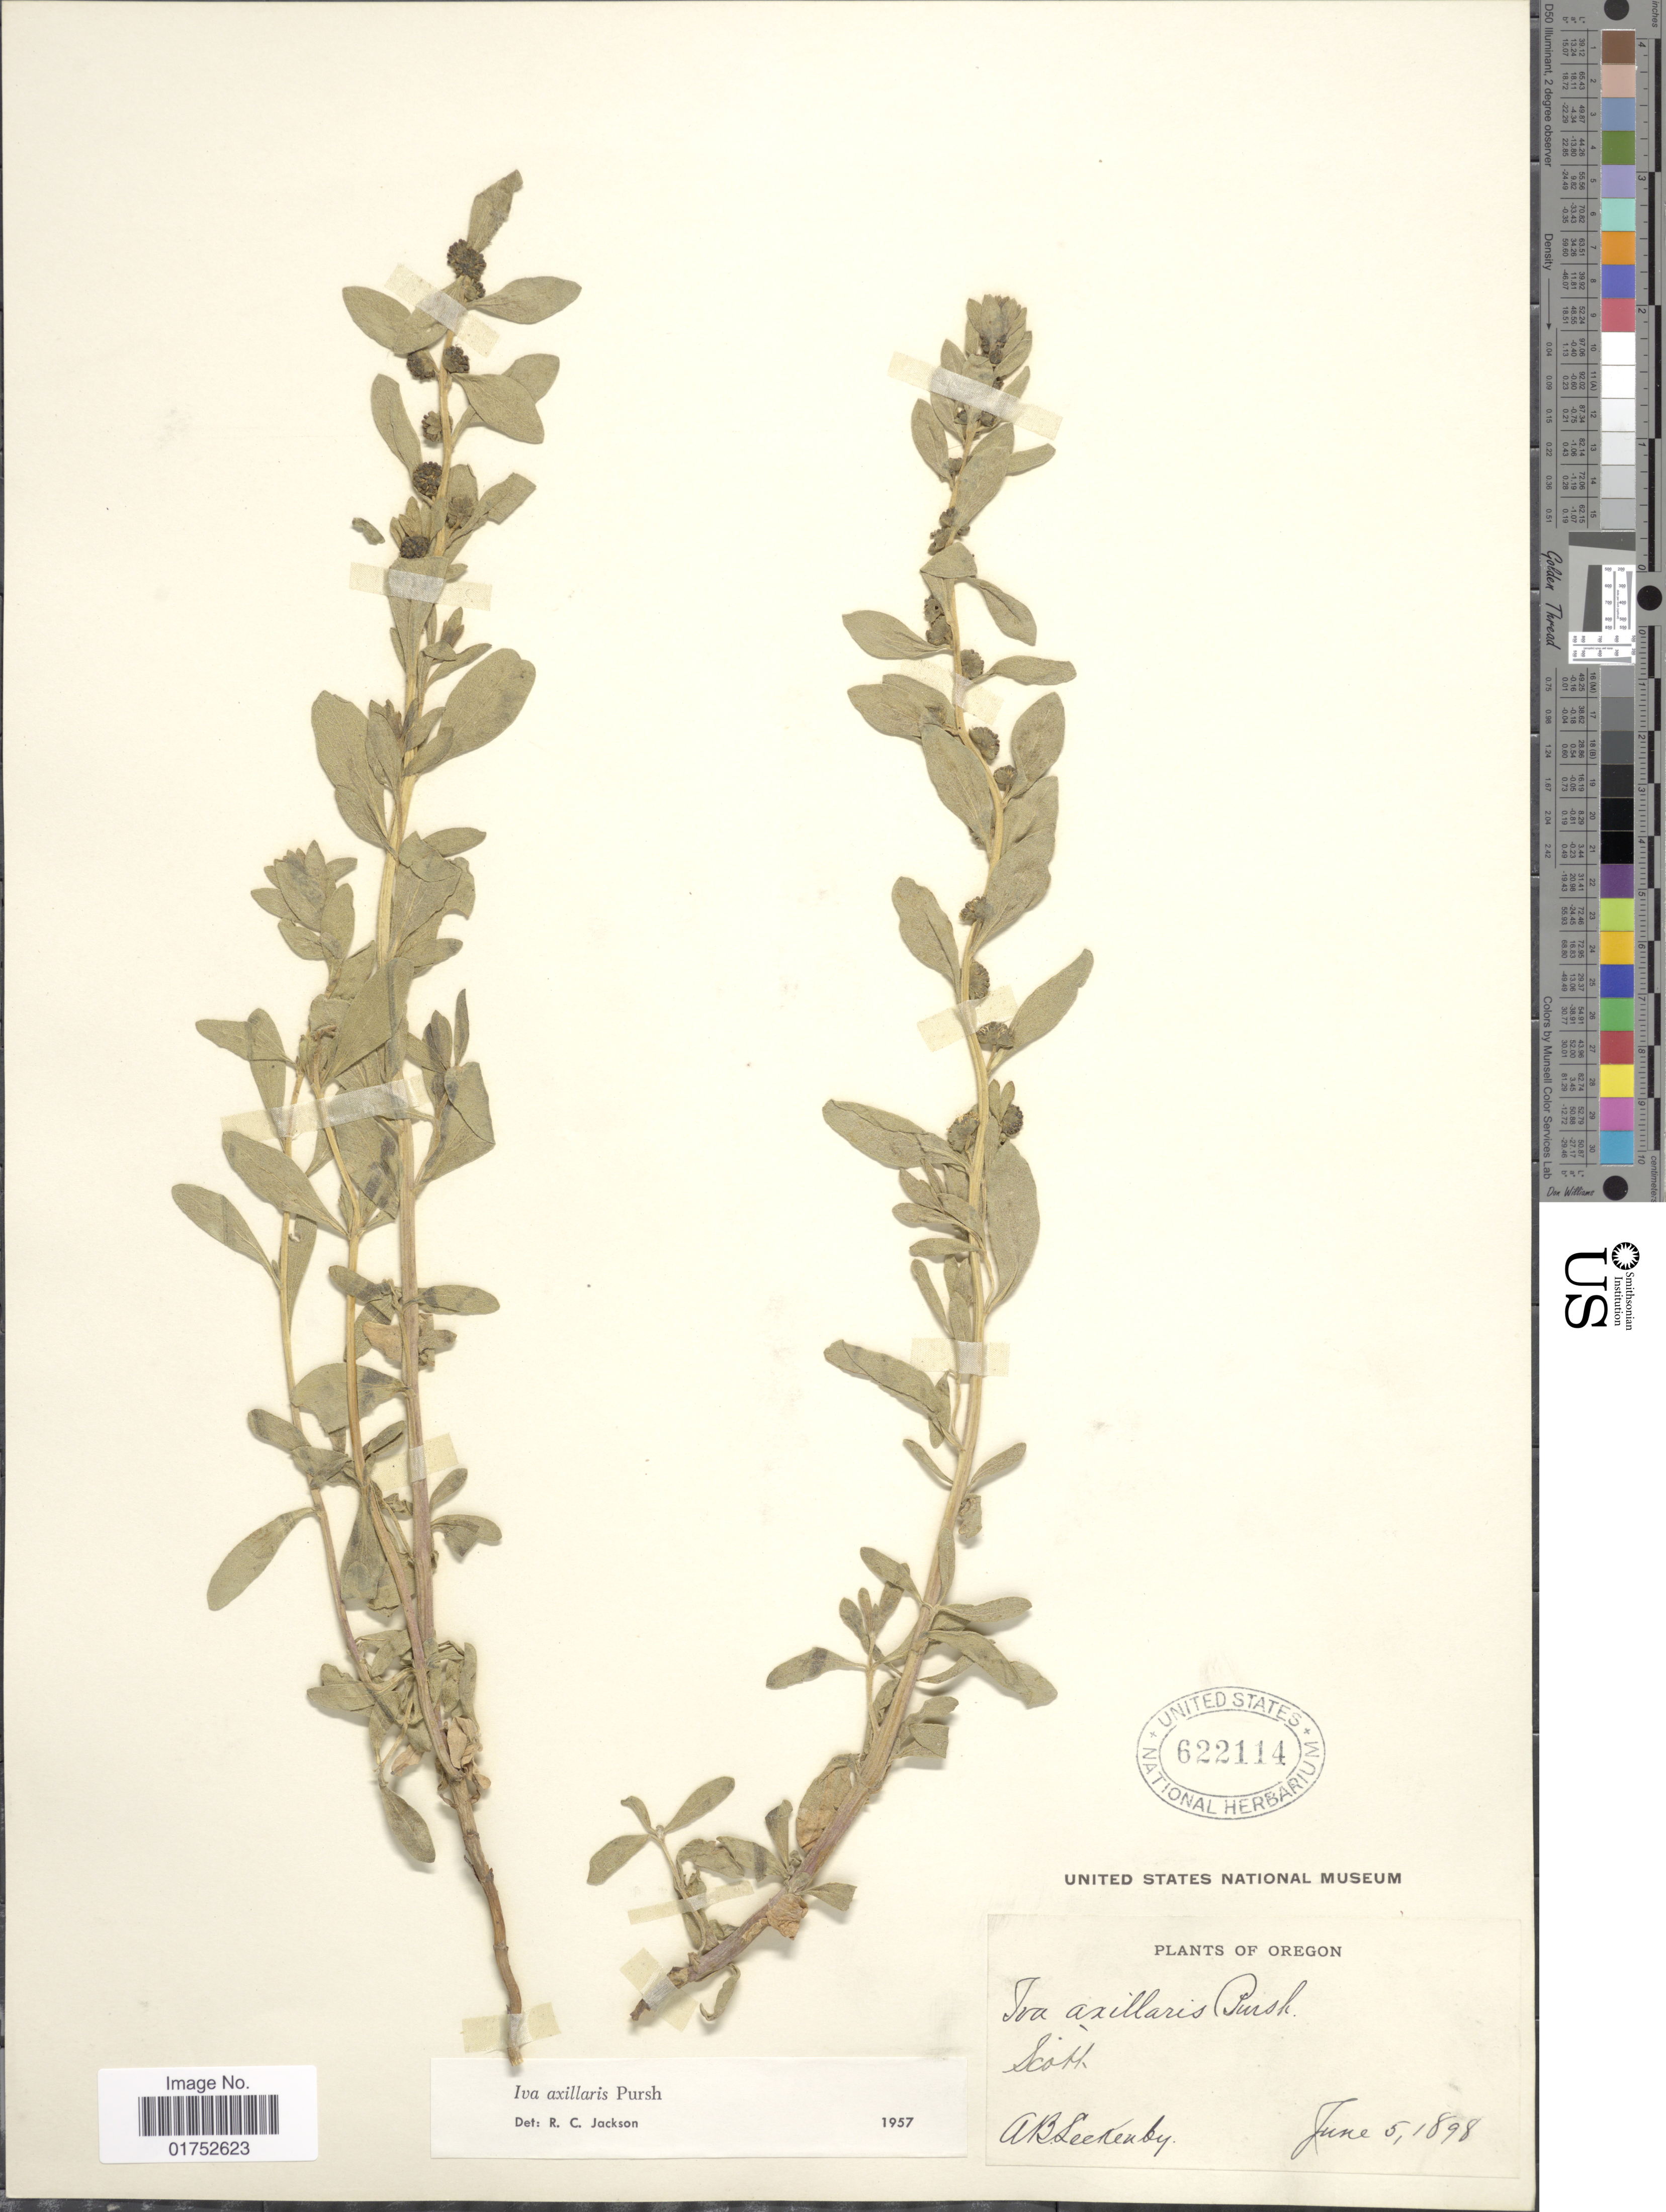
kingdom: Plantae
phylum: Tracheophyta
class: Magnoliopsida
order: Asterales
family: Asteraceae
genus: Iva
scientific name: Iva axillaris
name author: Pursh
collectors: A. Leckenby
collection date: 1898-06-05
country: United States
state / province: Oregon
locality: Scott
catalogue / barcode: US 622114